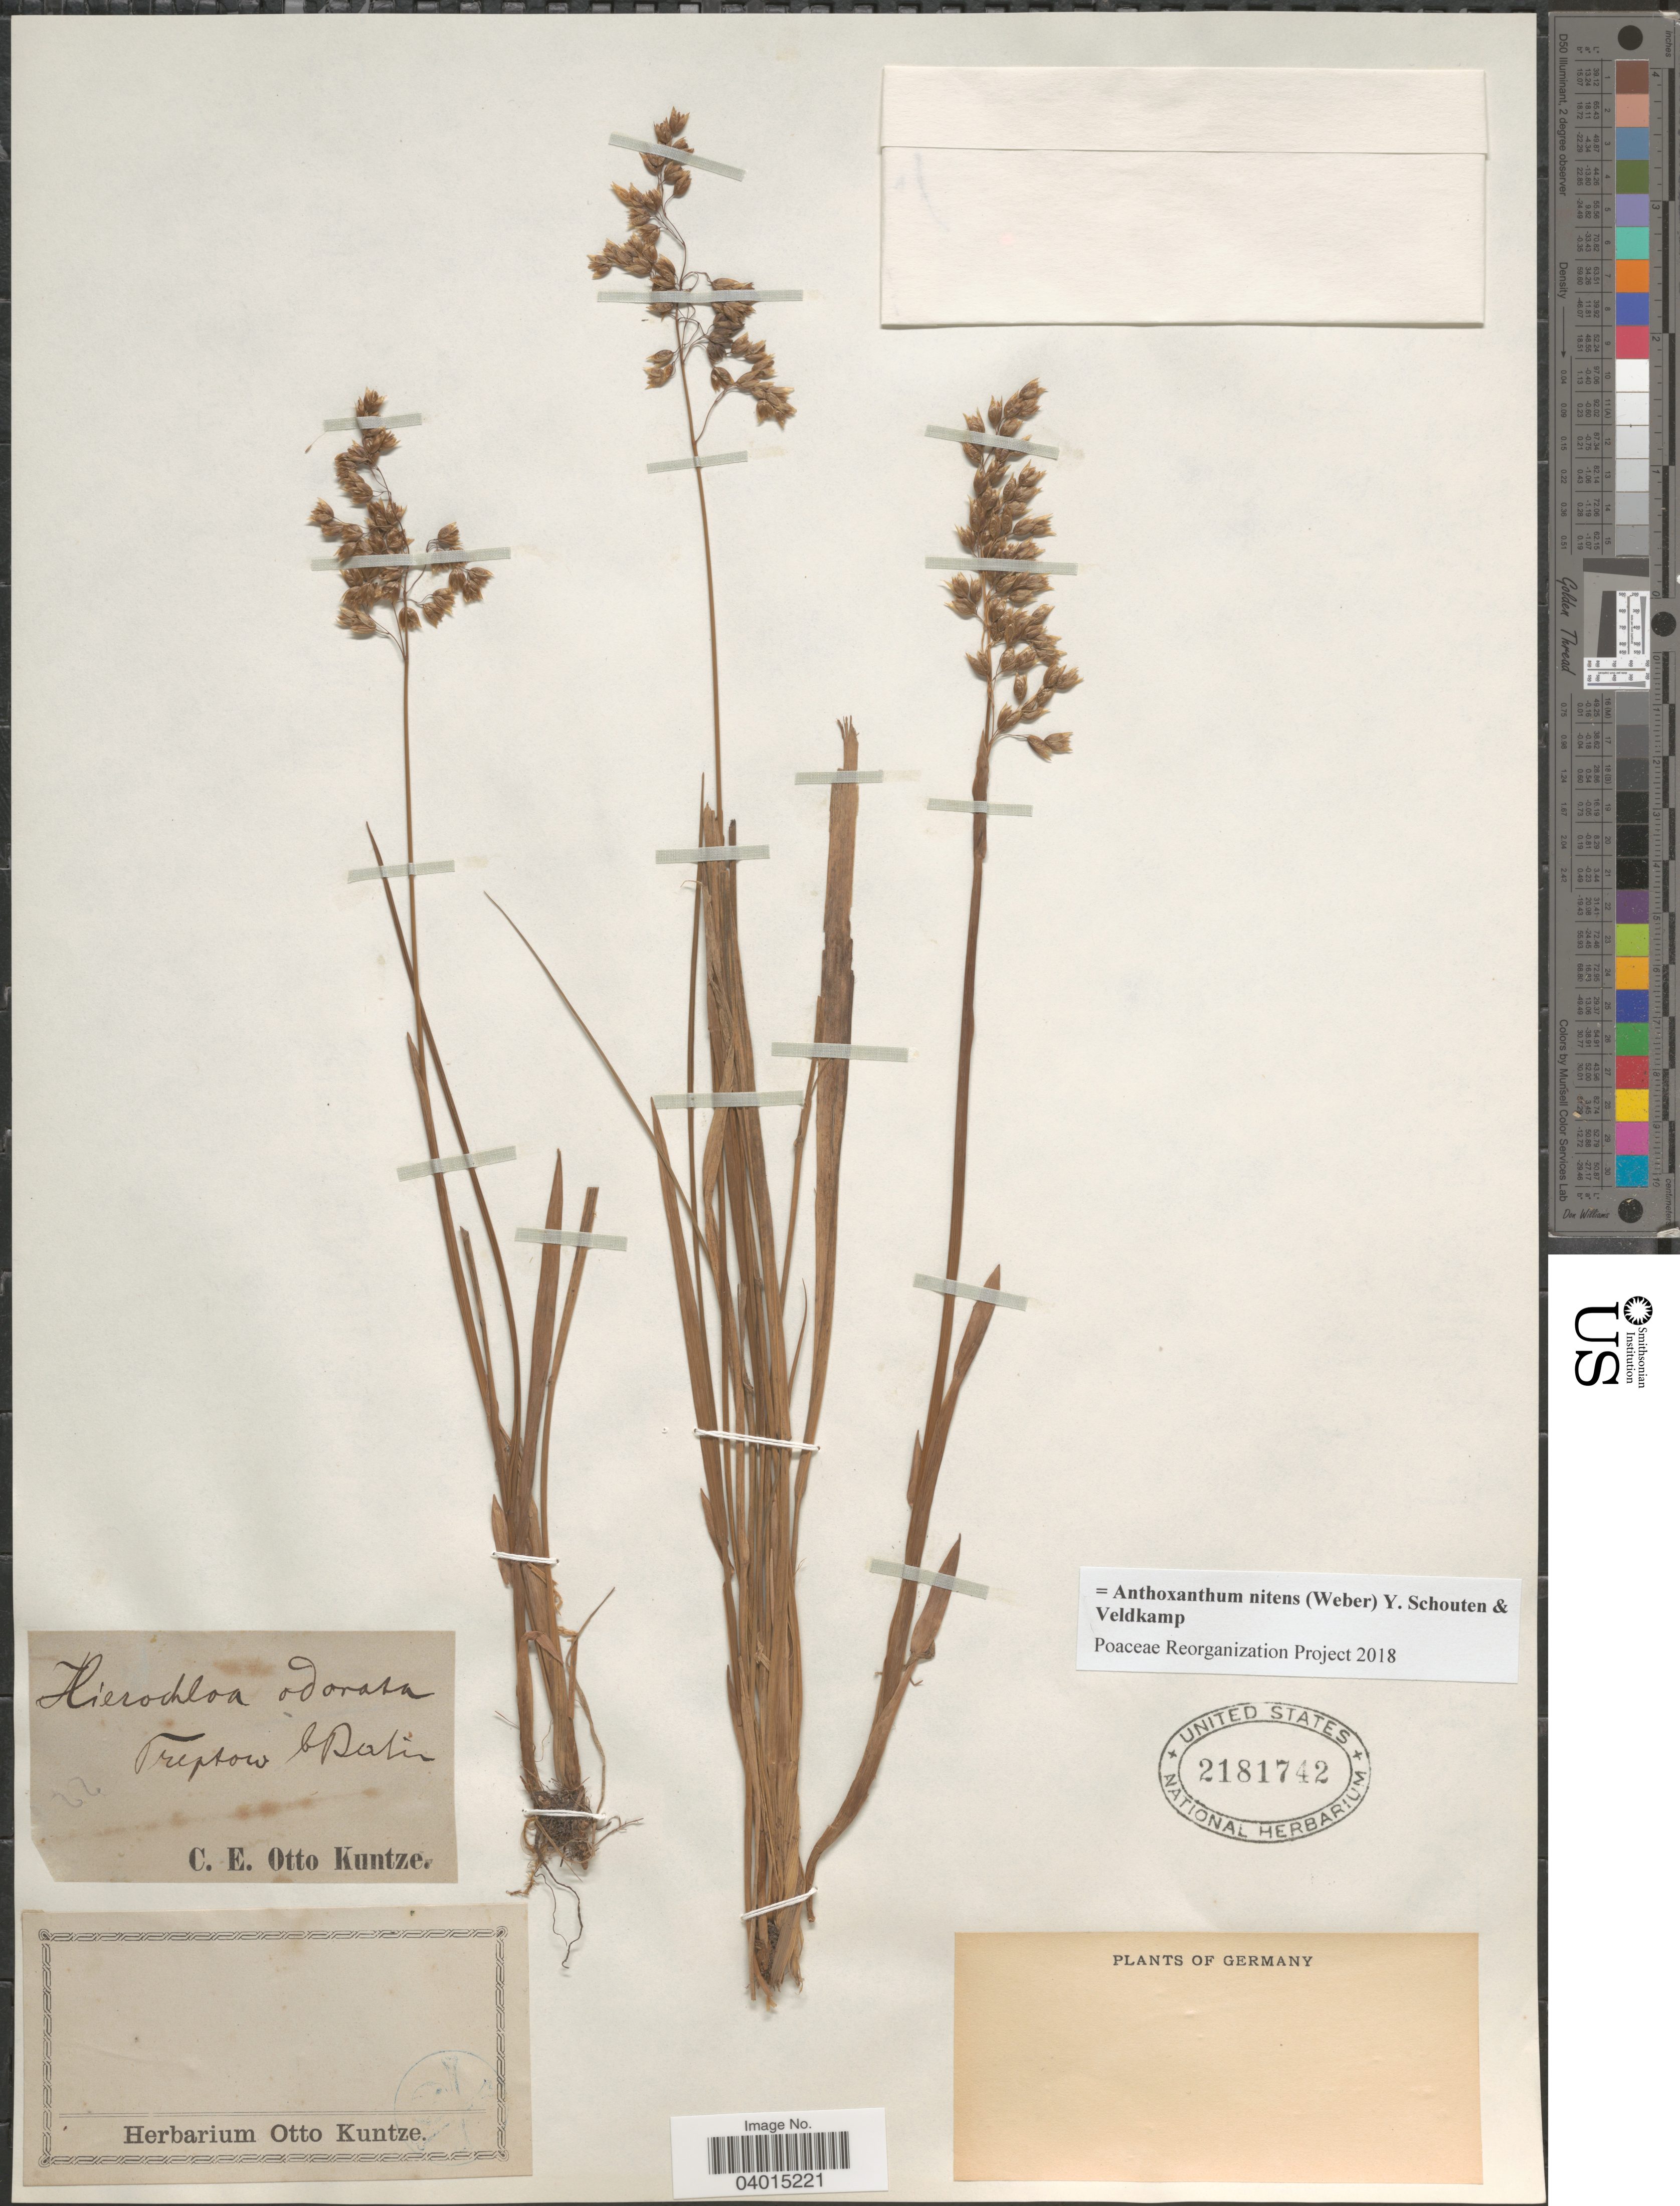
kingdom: Plantae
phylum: Tracheophyta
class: Liliopsida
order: Poales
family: Poaceae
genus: Anthoxanthum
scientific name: Anthoxanthum nitens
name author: (G.H. Weber) R.T.A. Schouten & Veldkamp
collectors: C.E.O. Kuntze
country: Germany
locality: Treptow Berlin.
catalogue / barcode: US 2181742